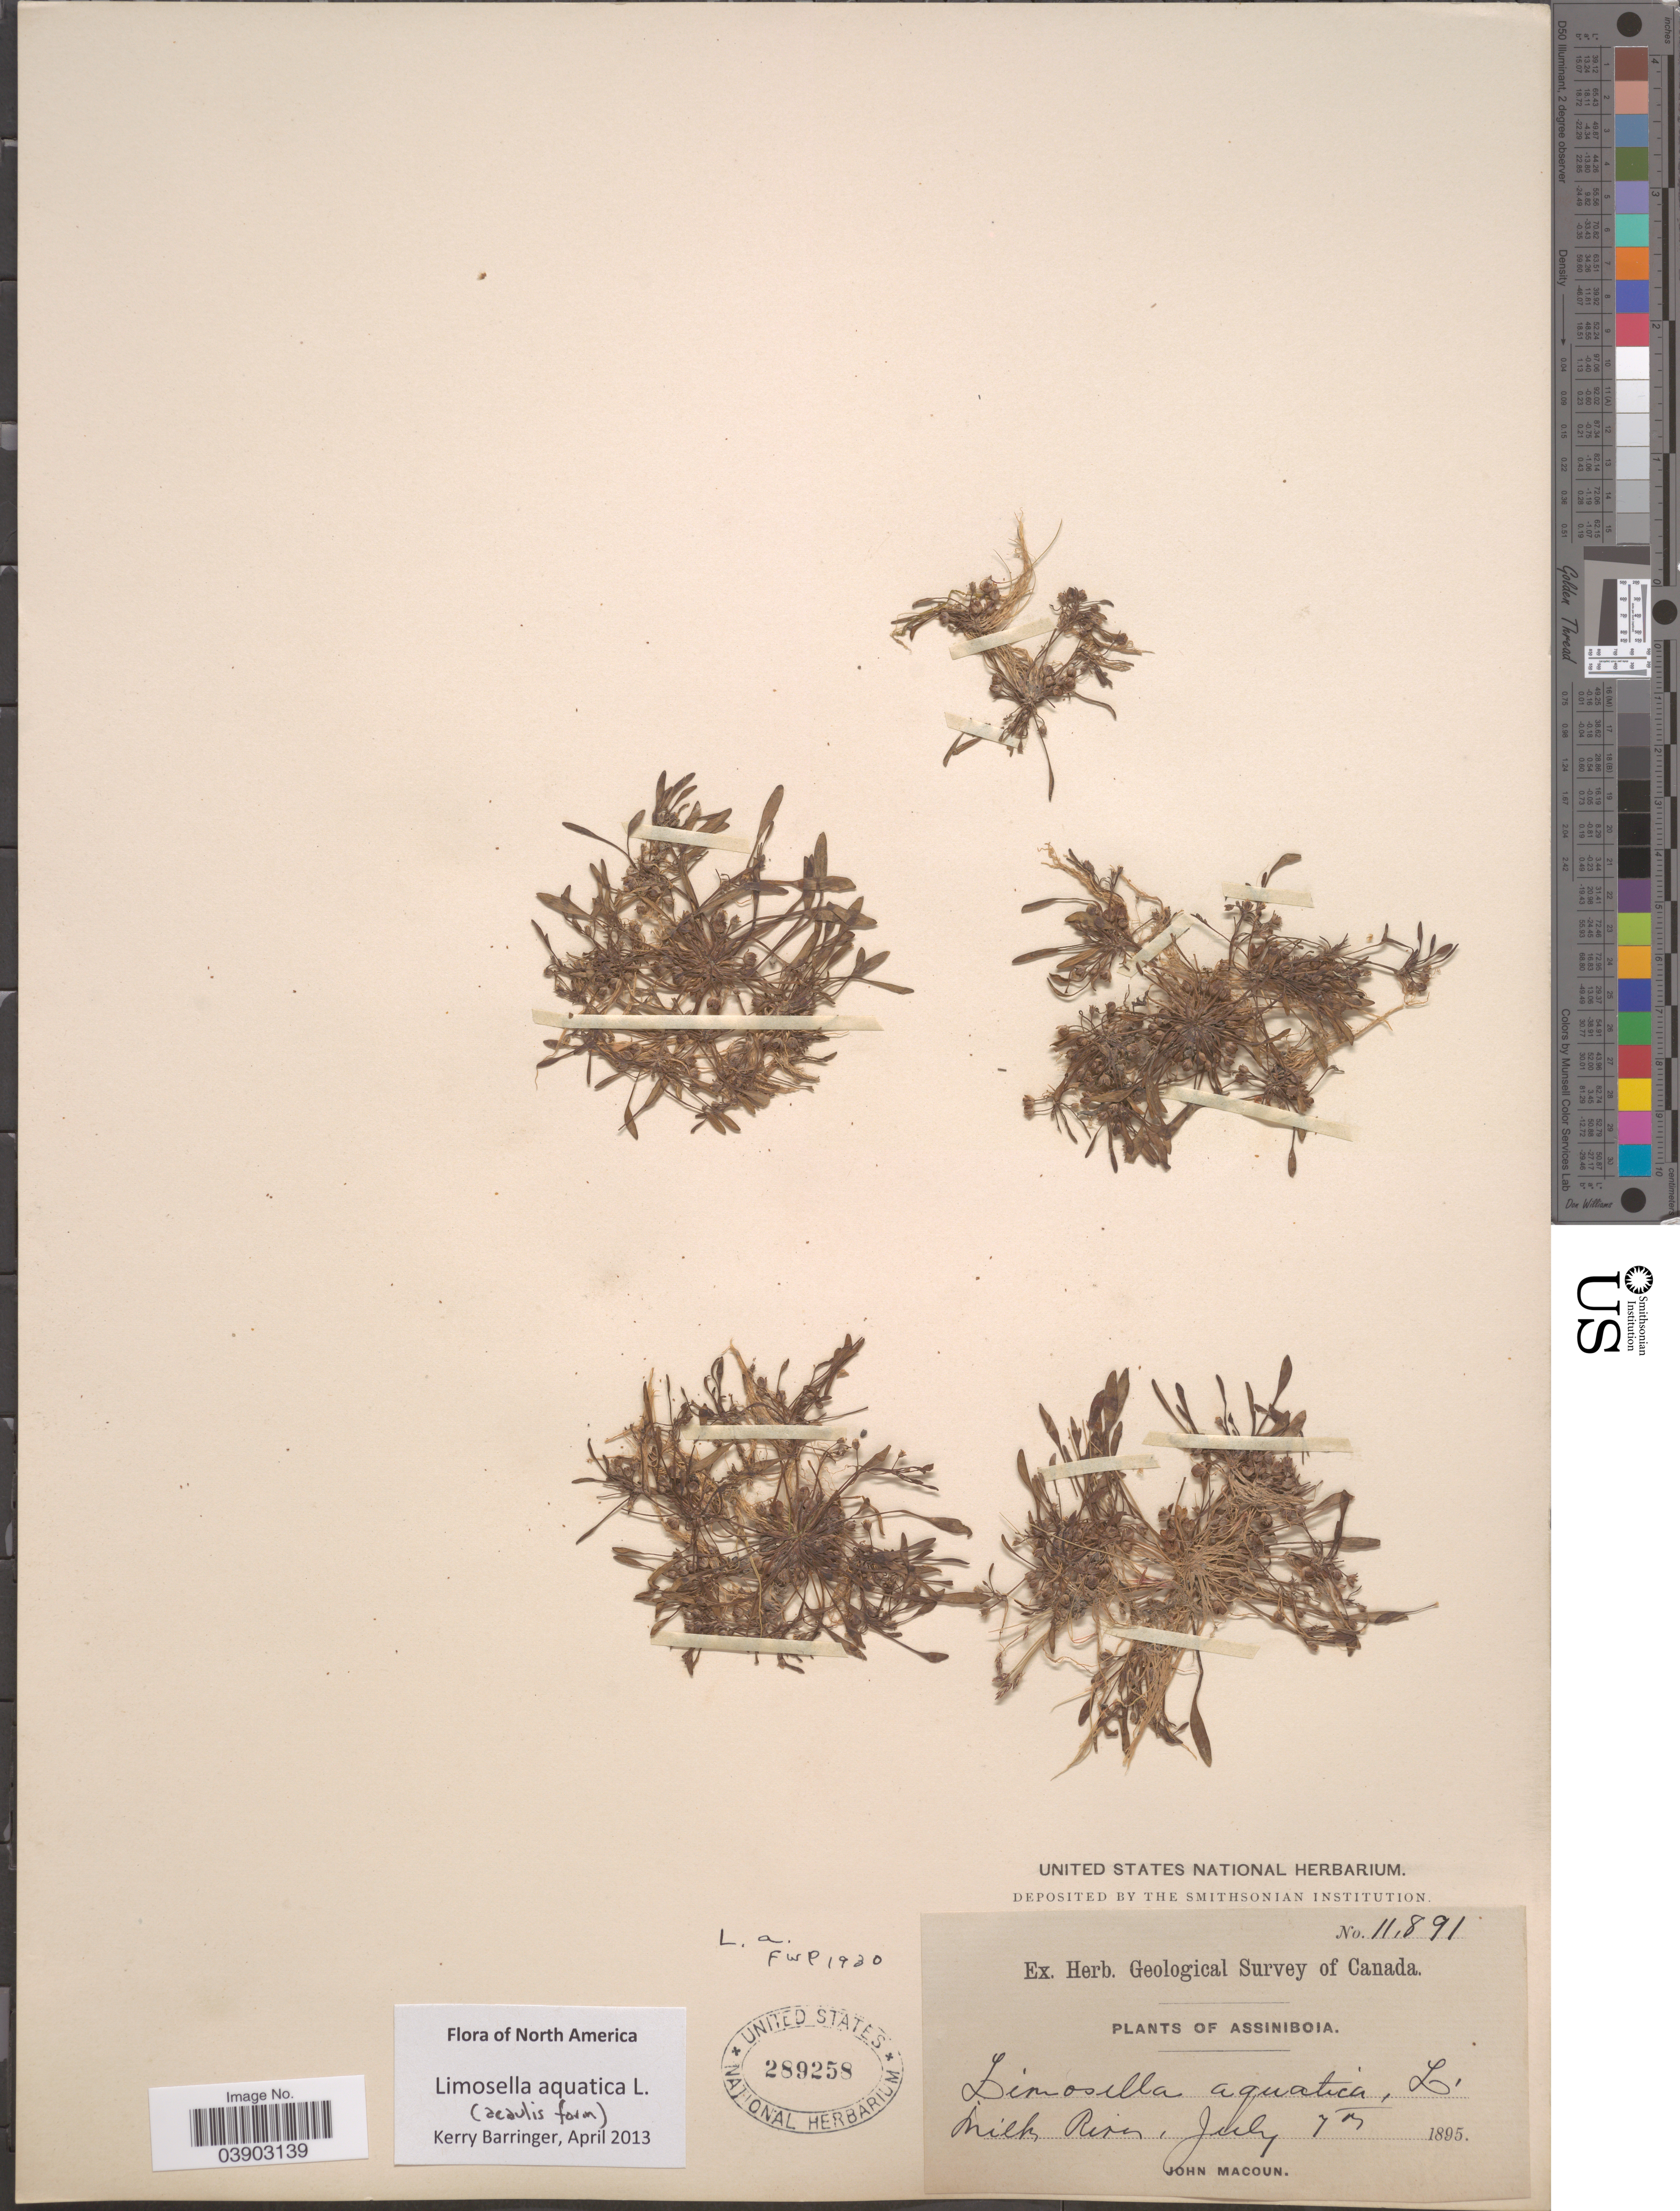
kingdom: Plantae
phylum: Tracheophyta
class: Magnoliopsida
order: Lamiales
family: Scrophulariaceae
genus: Limosella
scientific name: Limosella aquatica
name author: L.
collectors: J. Macoun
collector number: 11891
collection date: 1895-07-07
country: Canada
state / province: Alberta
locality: Assiniboia. Milk River.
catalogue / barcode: US 289258